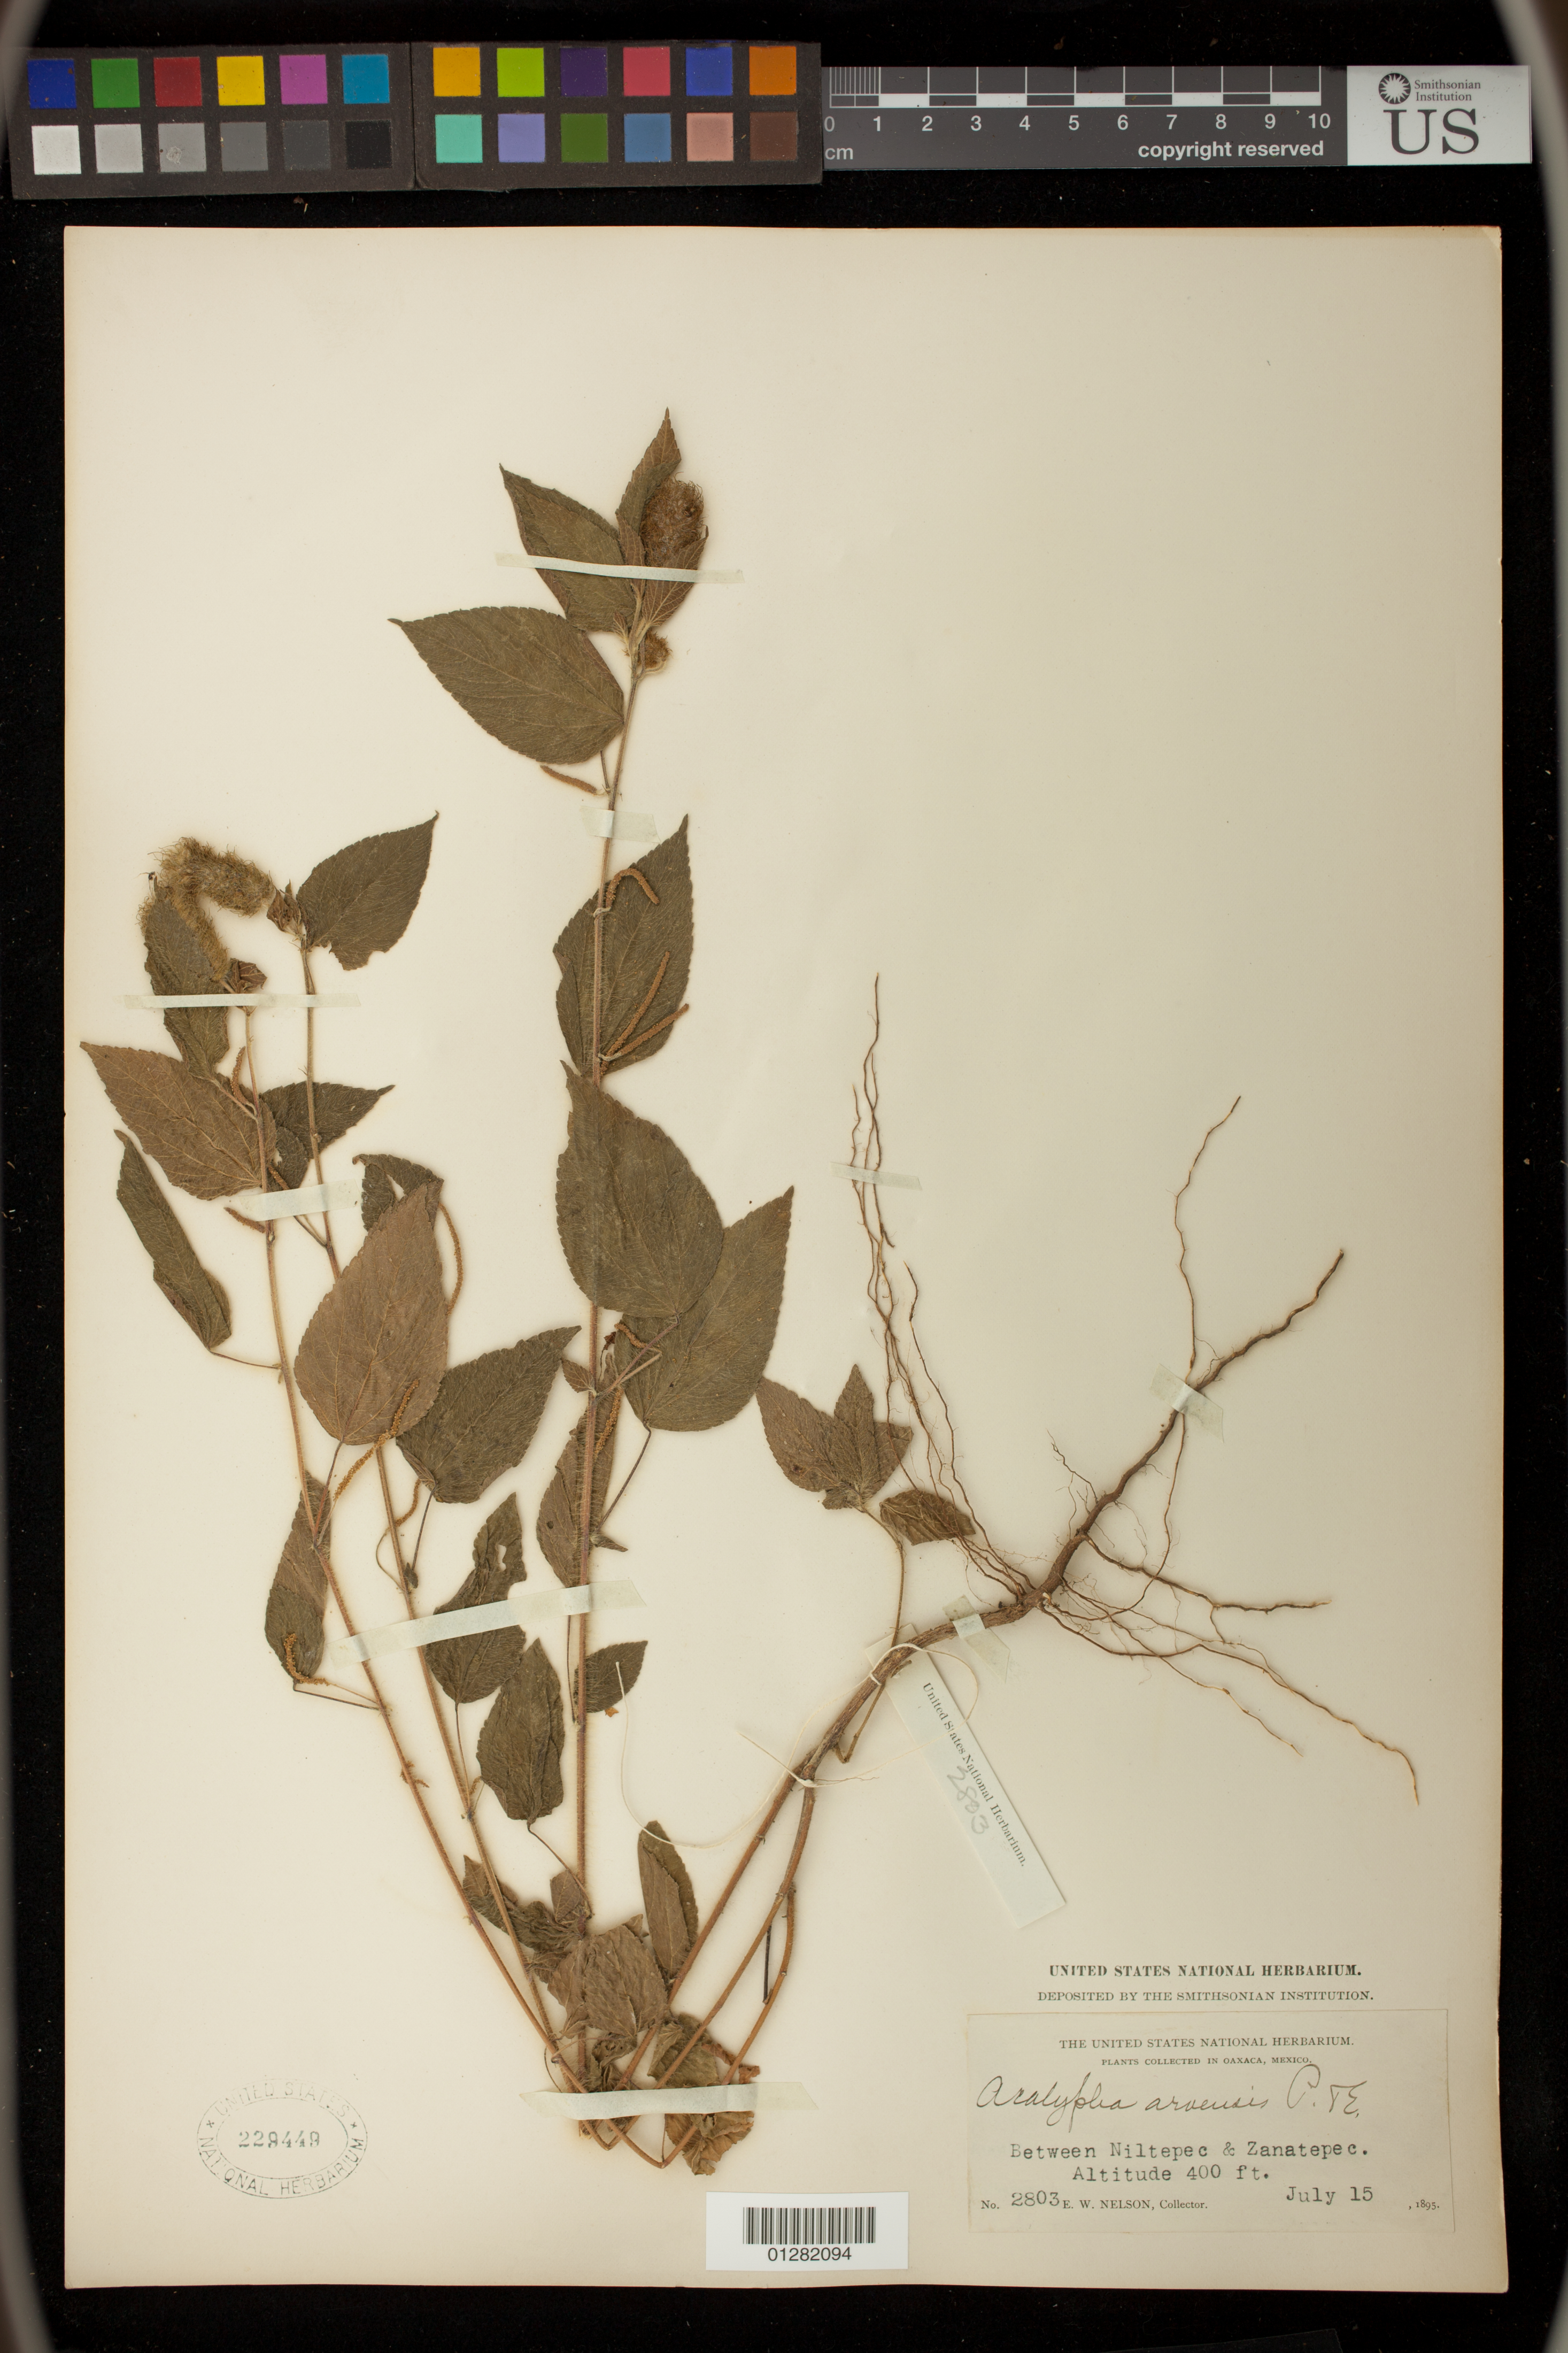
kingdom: Plantae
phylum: Tracheophyta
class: Magnoliopsida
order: Malpighiales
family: Euphorbiaceae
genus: Acalypha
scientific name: Acalypha arvensis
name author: Poepp.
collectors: E. W. Nelson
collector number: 2803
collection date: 1895-07-15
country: Mexico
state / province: Oaxaca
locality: Between Niltepec & Zanatepec.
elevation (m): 122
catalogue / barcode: US 229449